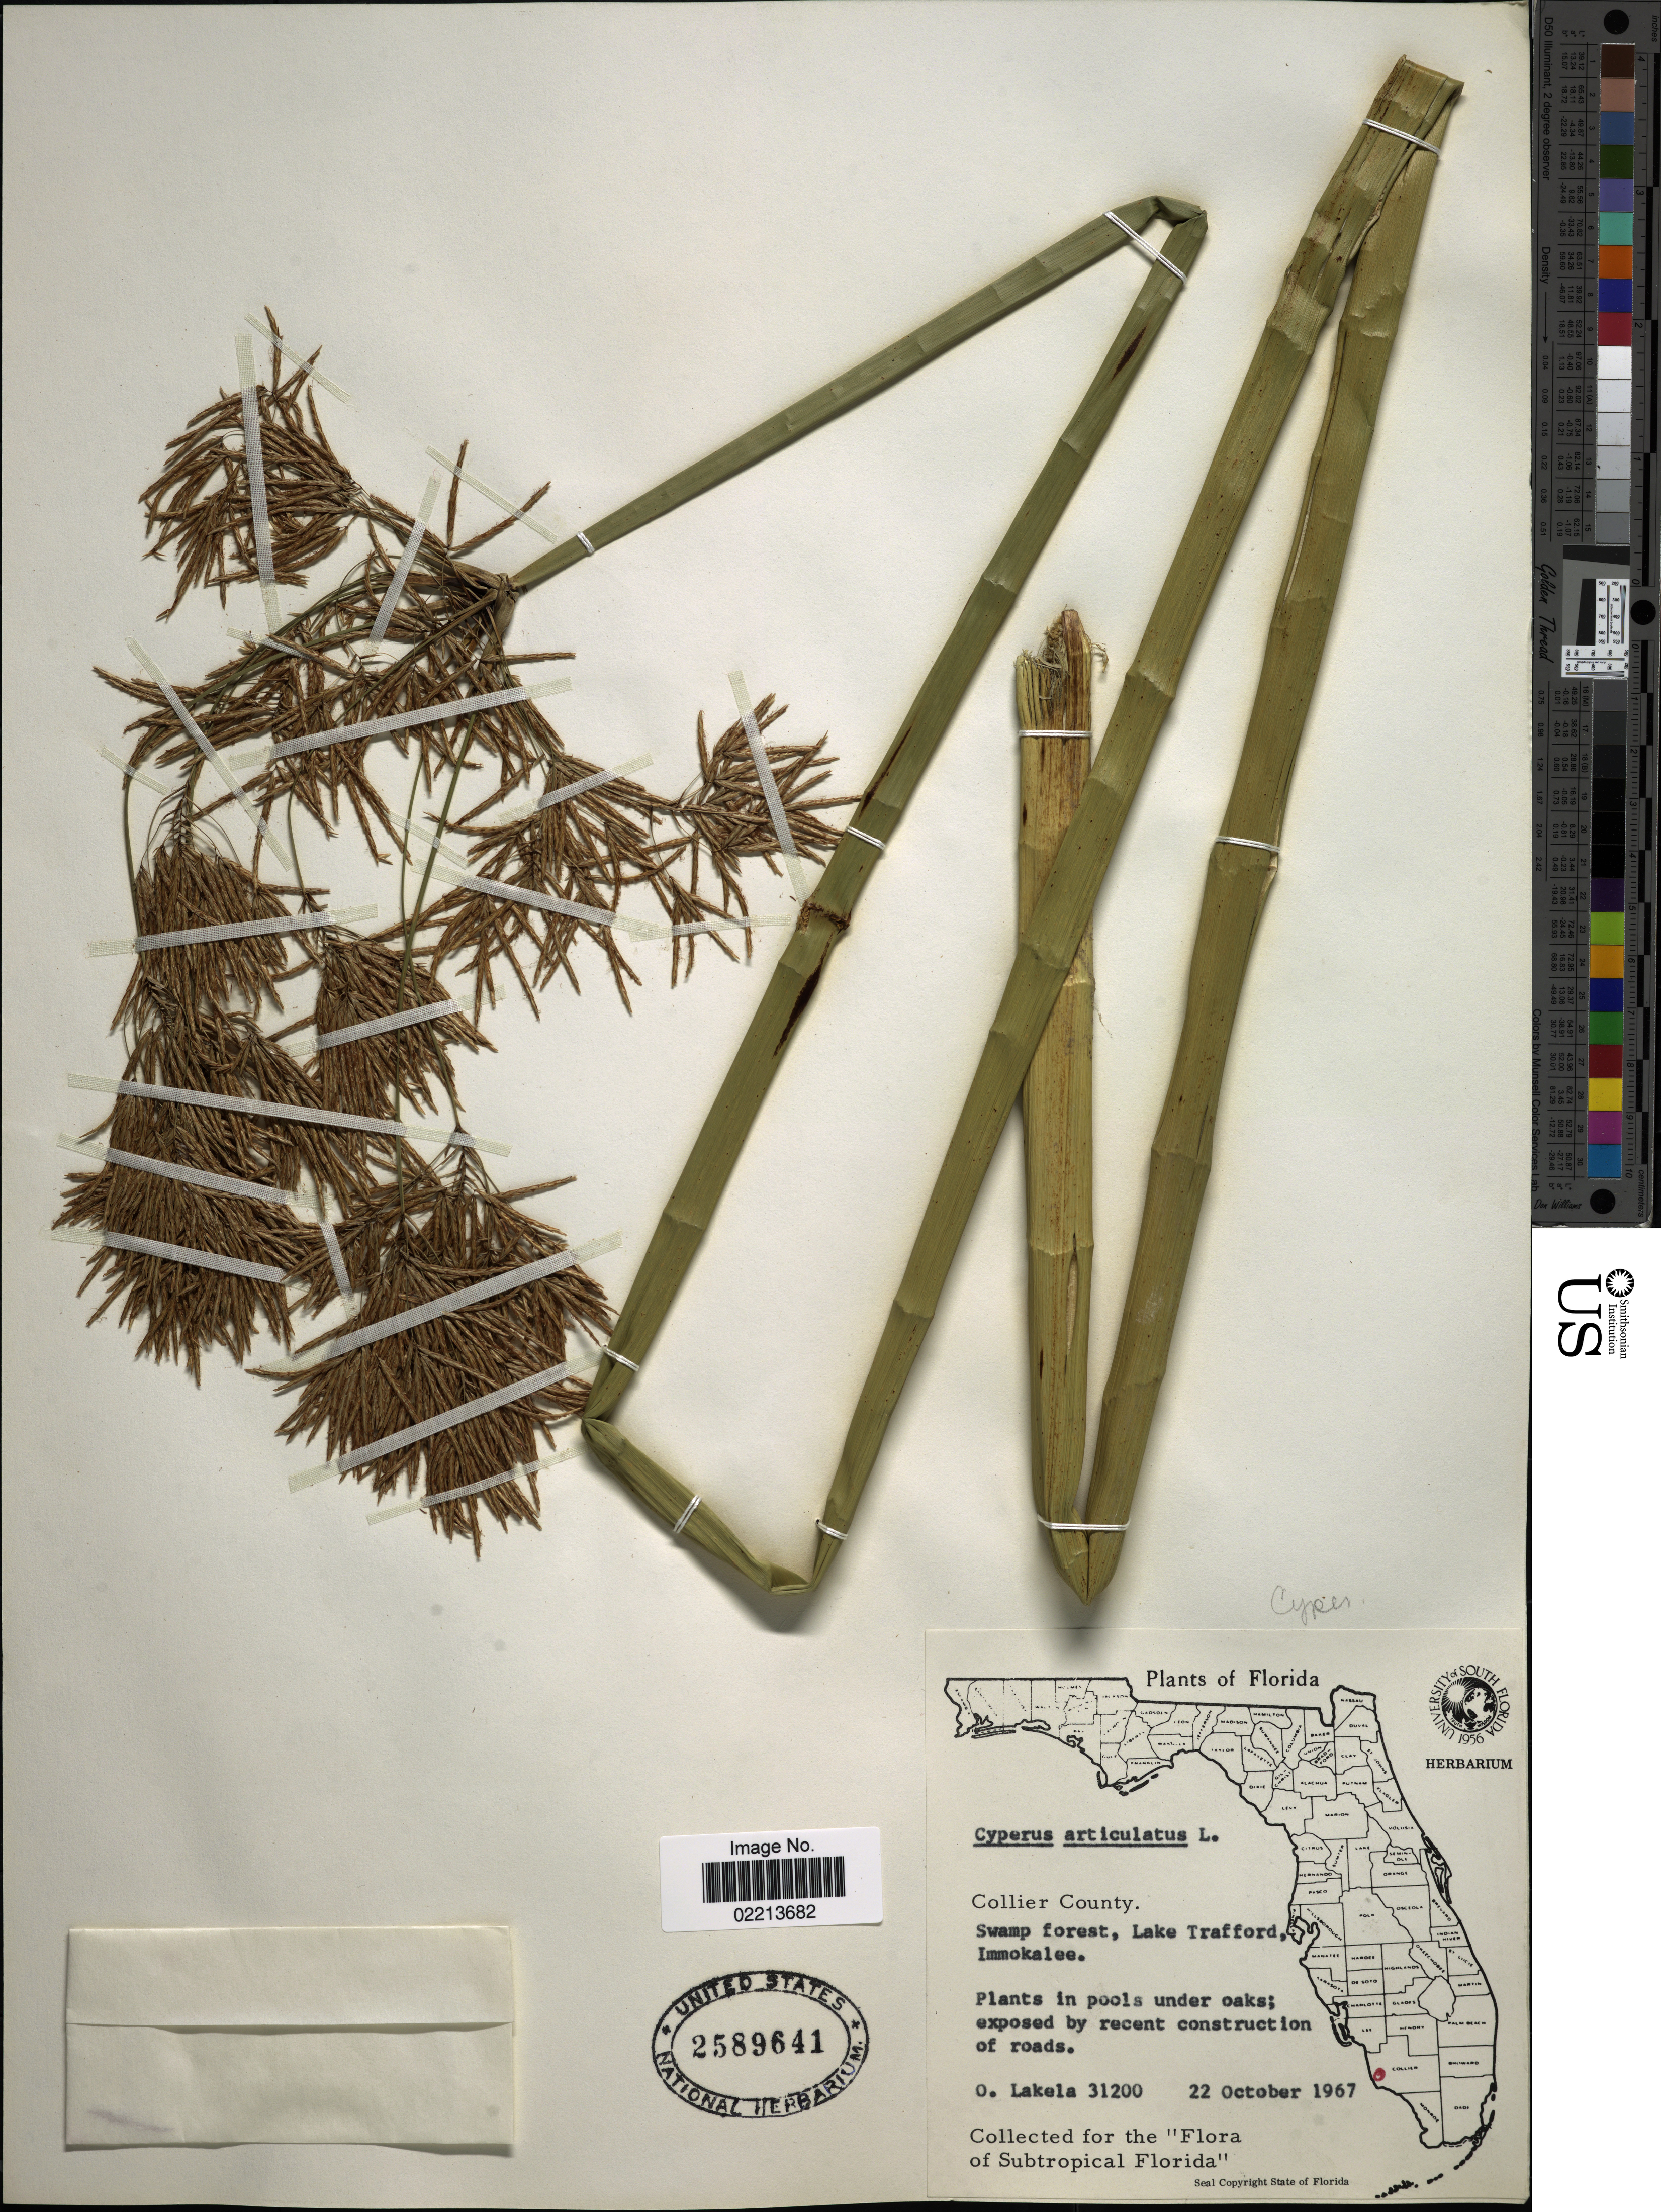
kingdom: Plantae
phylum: Tracheophyta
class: Liliopsida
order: Poales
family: Cyperaceae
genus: Cyperus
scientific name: Cyperus articulatus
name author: L.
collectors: O. Lakela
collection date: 1967-10-22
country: United States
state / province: Florida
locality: Collier County, swamp forest, Lake Trafford, Immokalee, in pools under oaks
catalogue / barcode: US 2589641